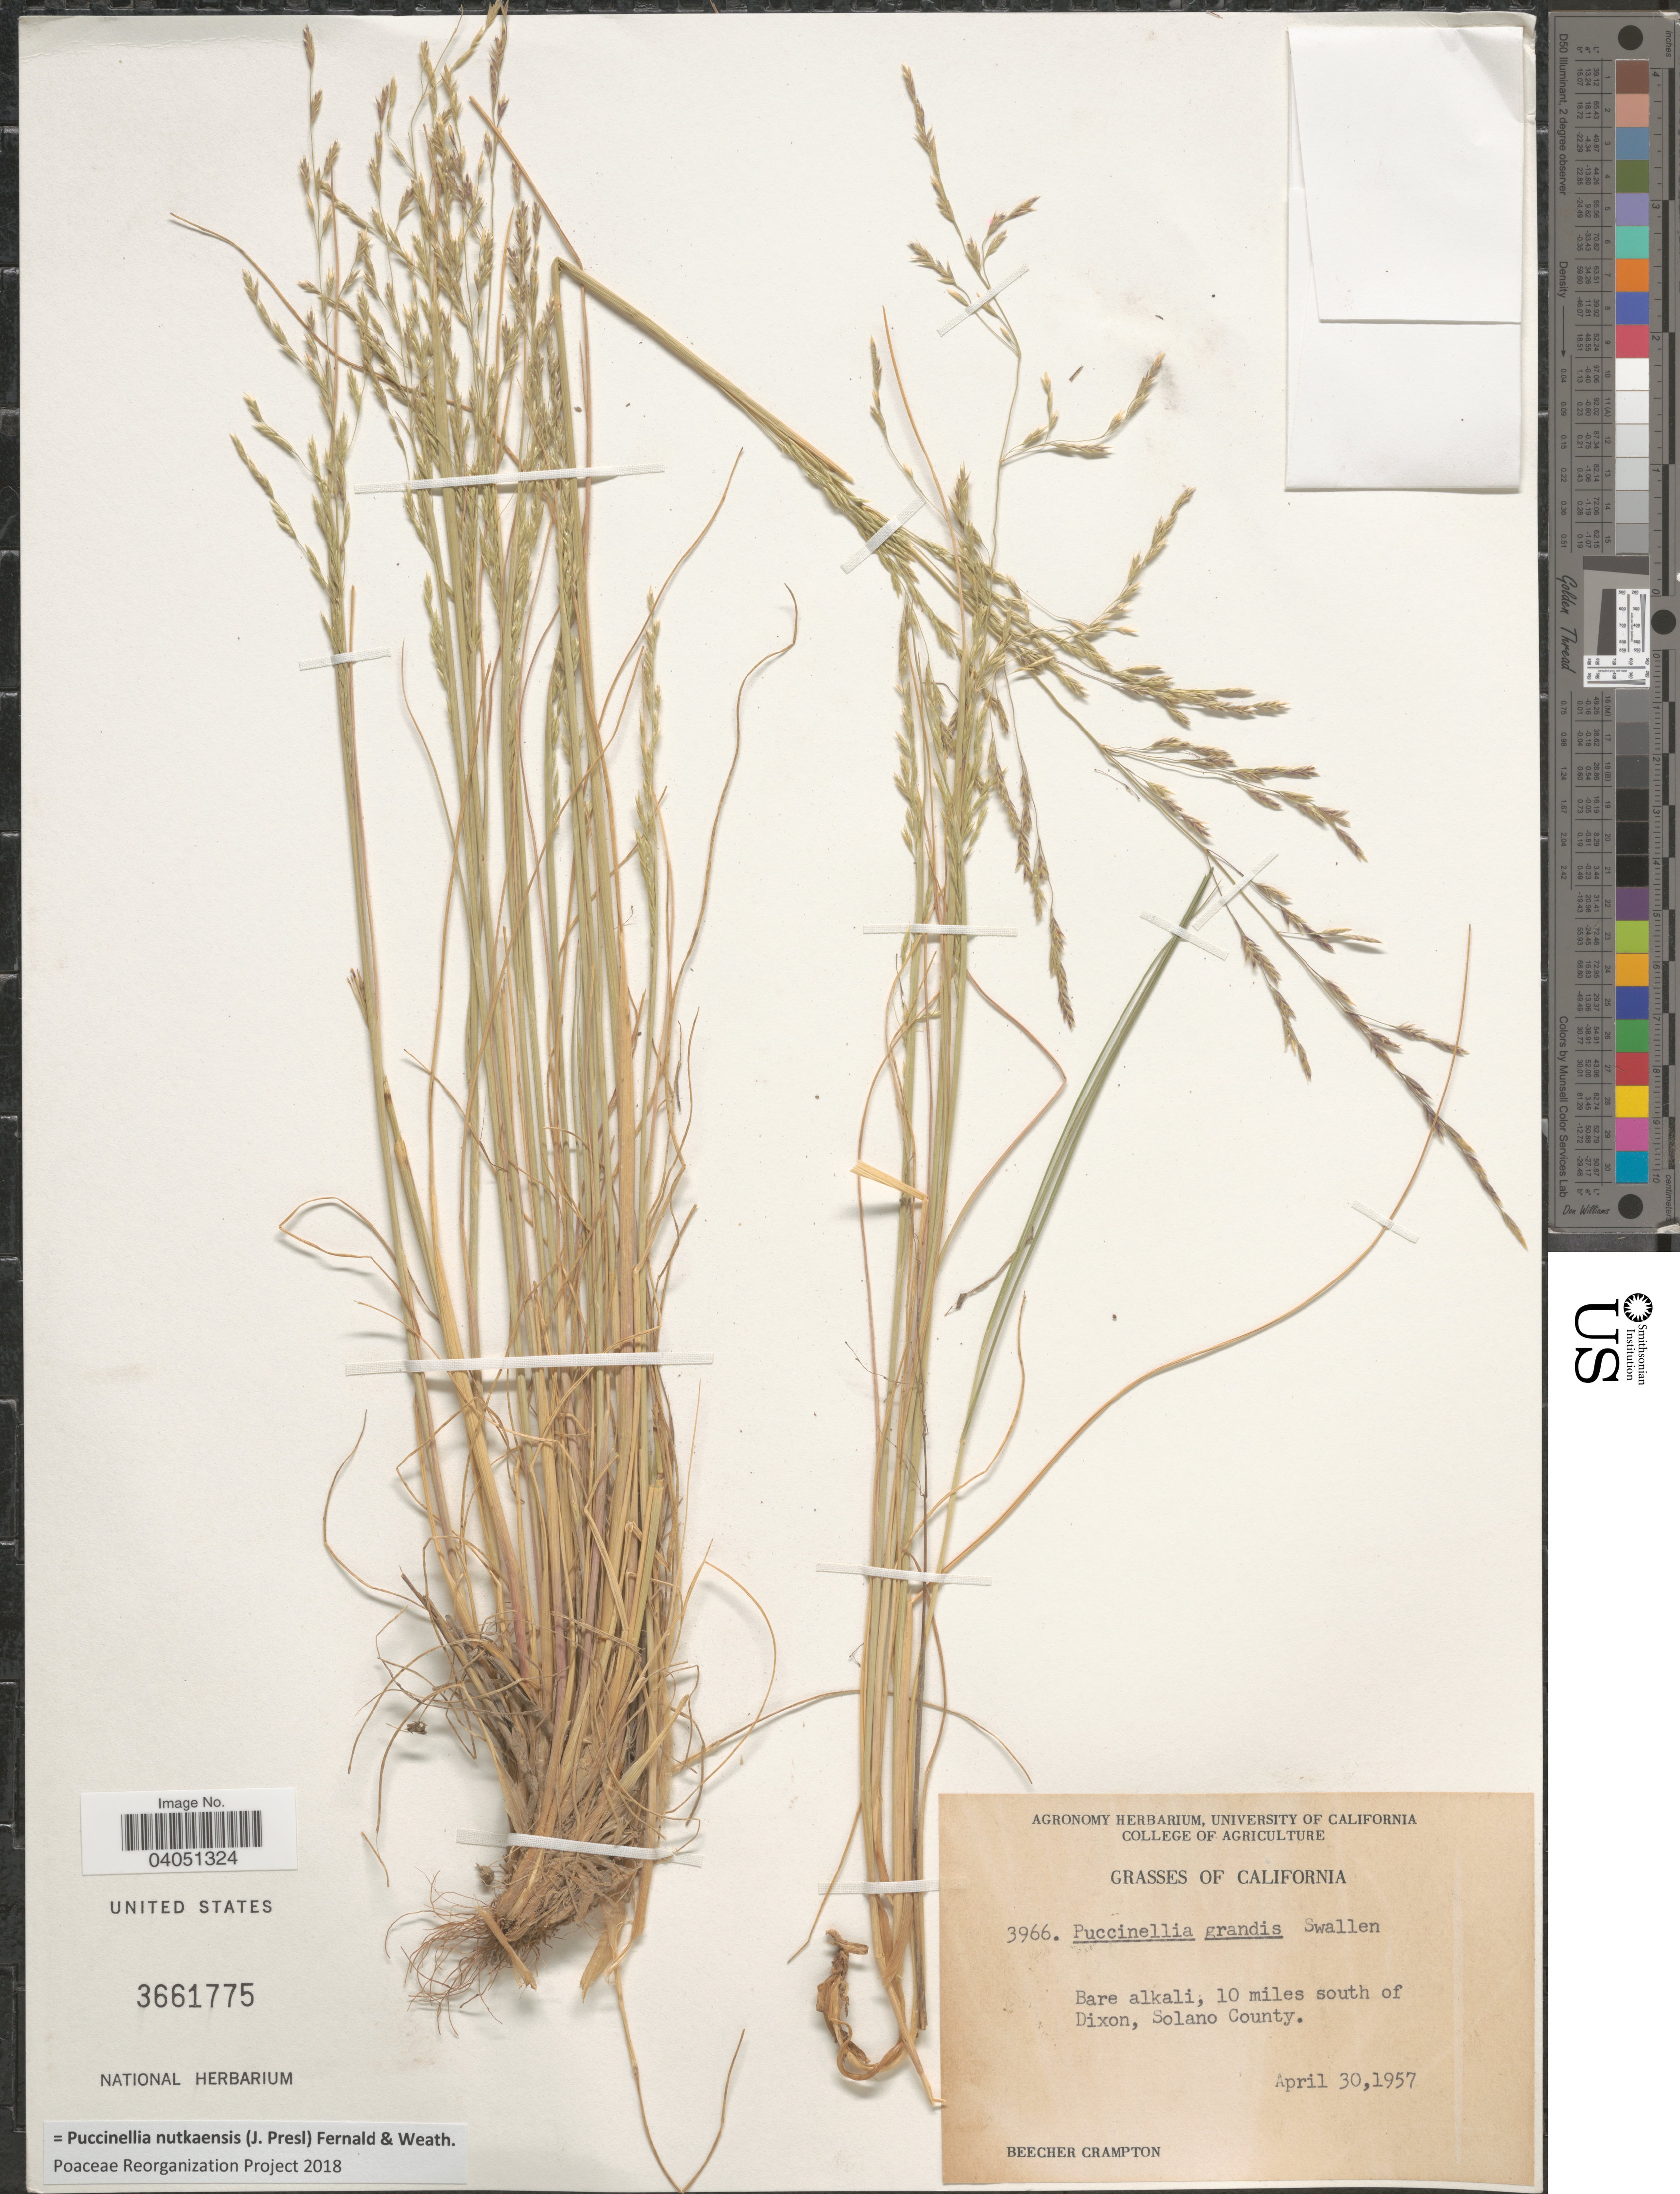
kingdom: Plantae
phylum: Tracheophyta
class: Liliopsida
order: Poales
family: Poaceae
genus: Puccinellia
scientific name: Puccinellia nutkaensis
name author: (J. Presl) Fernald & Weath.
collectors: B. Crampton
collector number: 3966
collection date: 1957-04-30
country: United States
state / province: California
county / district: Solano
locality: Bare alkali, 10 miles south of Dixon, Solano County.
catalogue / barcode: US 3661775